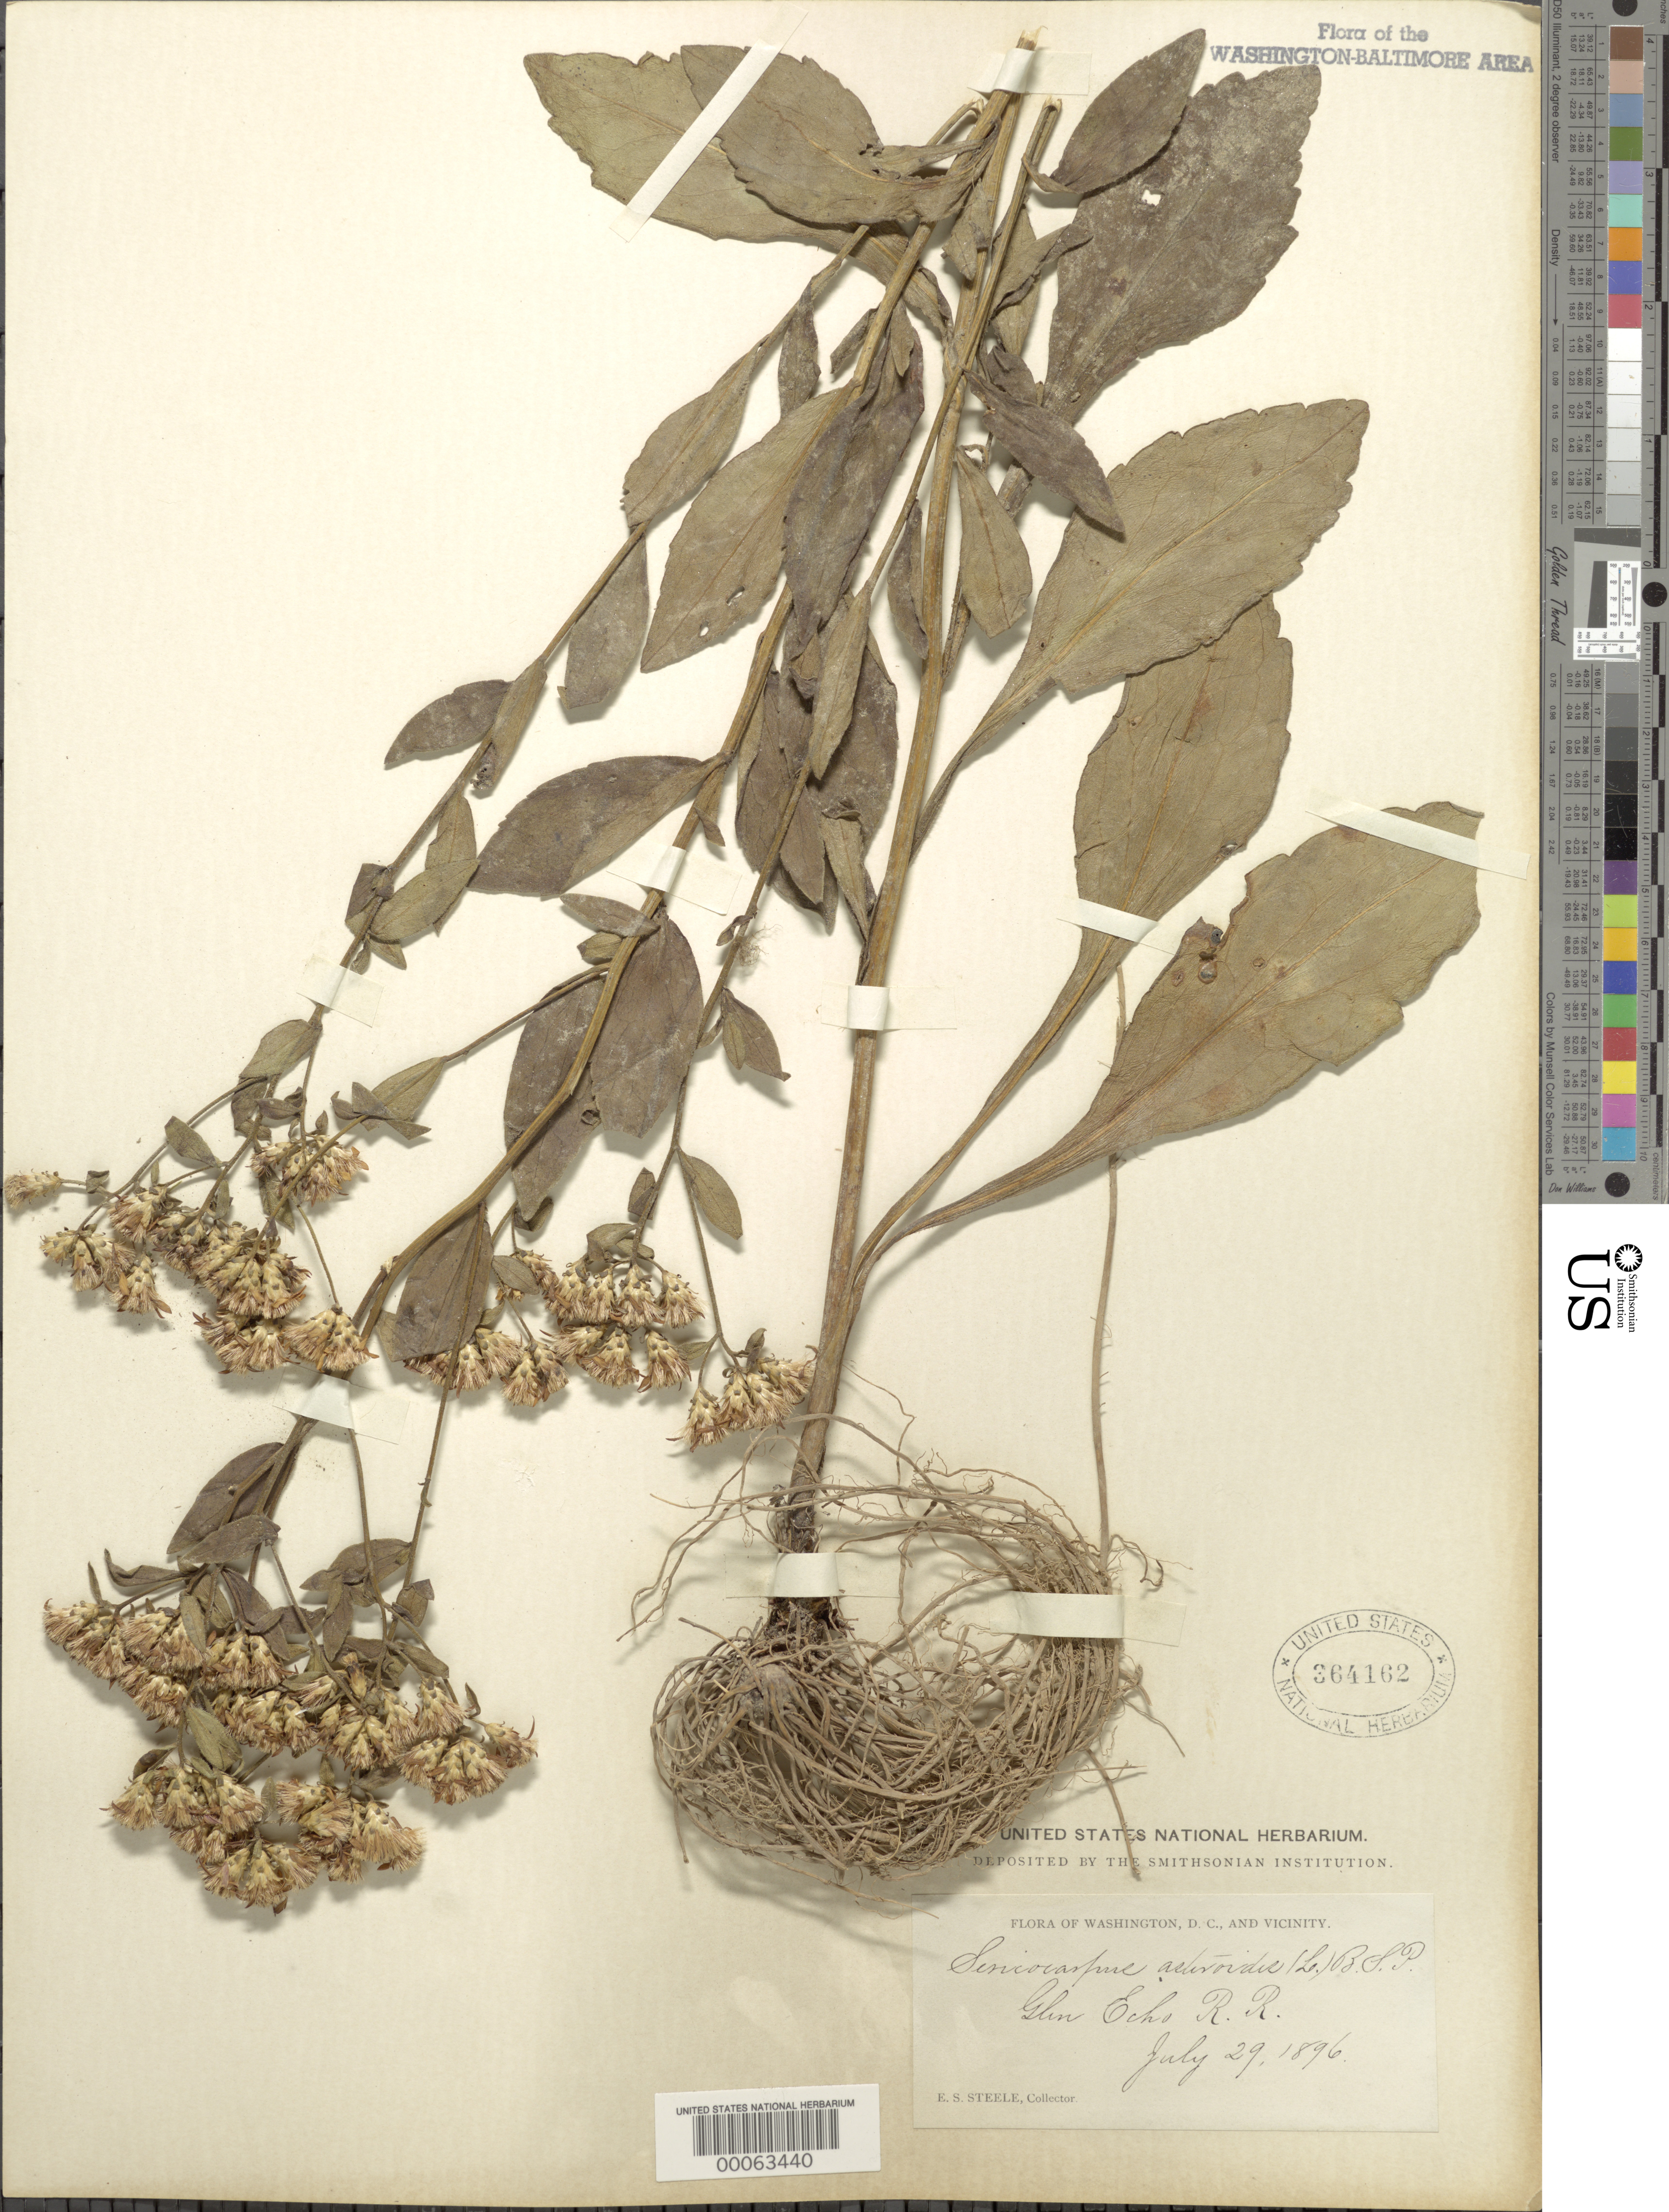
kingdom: Plantae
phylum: Tracheophyta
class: Magnoliopsida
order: Asterales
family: Asteraceae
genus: Sericocarpus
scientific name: Sericocarpus asteroides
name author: (L.) Britton, Stearns & Poggenb.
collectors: E. Steele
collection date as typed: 29 Jul 1896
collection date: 1896-07-29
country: United States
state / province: Maryland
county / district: Montgomery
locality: Glen Echo Railroad C. & O. Canal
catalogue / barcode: US 364162